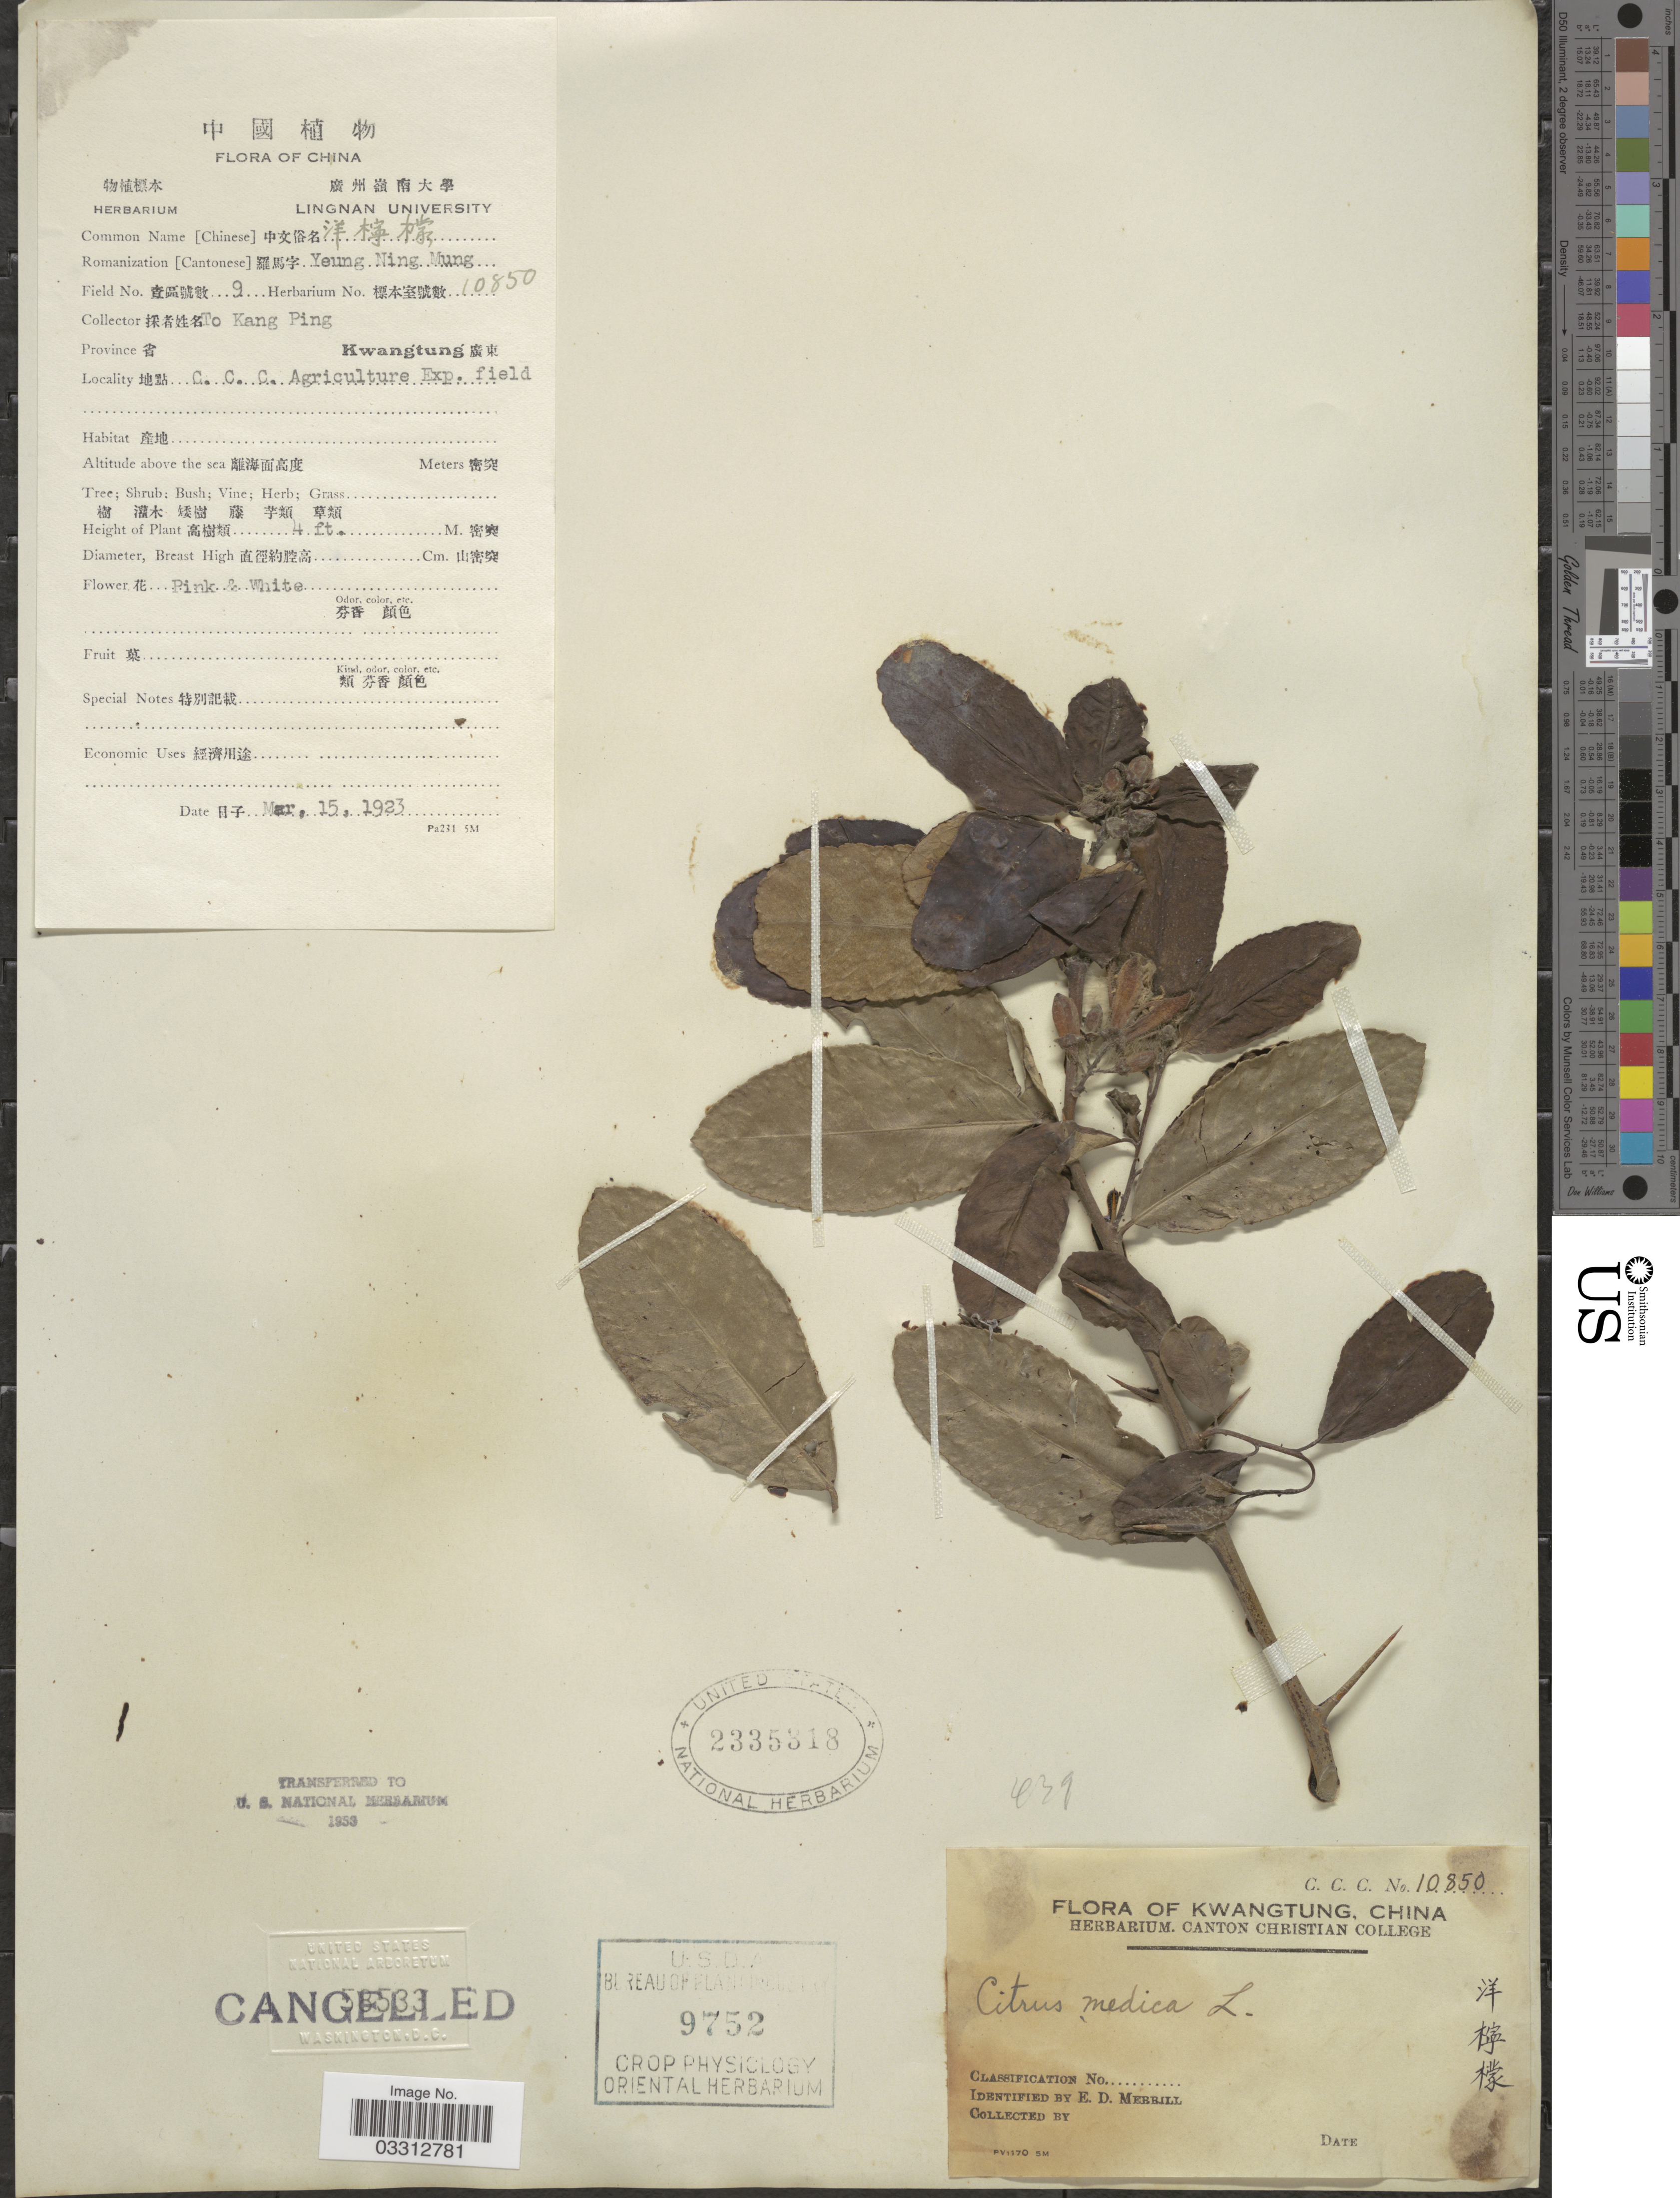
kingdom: Plantae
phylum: Tracheophyta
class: Magnoliopsida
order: Sapindales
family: Rutaceae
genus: Citrus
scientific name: Citrus medica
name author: L.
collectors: T. Ping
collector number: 10850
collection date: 1923-03-15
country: China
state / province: Guangdong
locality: Province Kwangtung X, C. C. C. Agriculture Exp. field.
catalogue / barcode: US 2335318